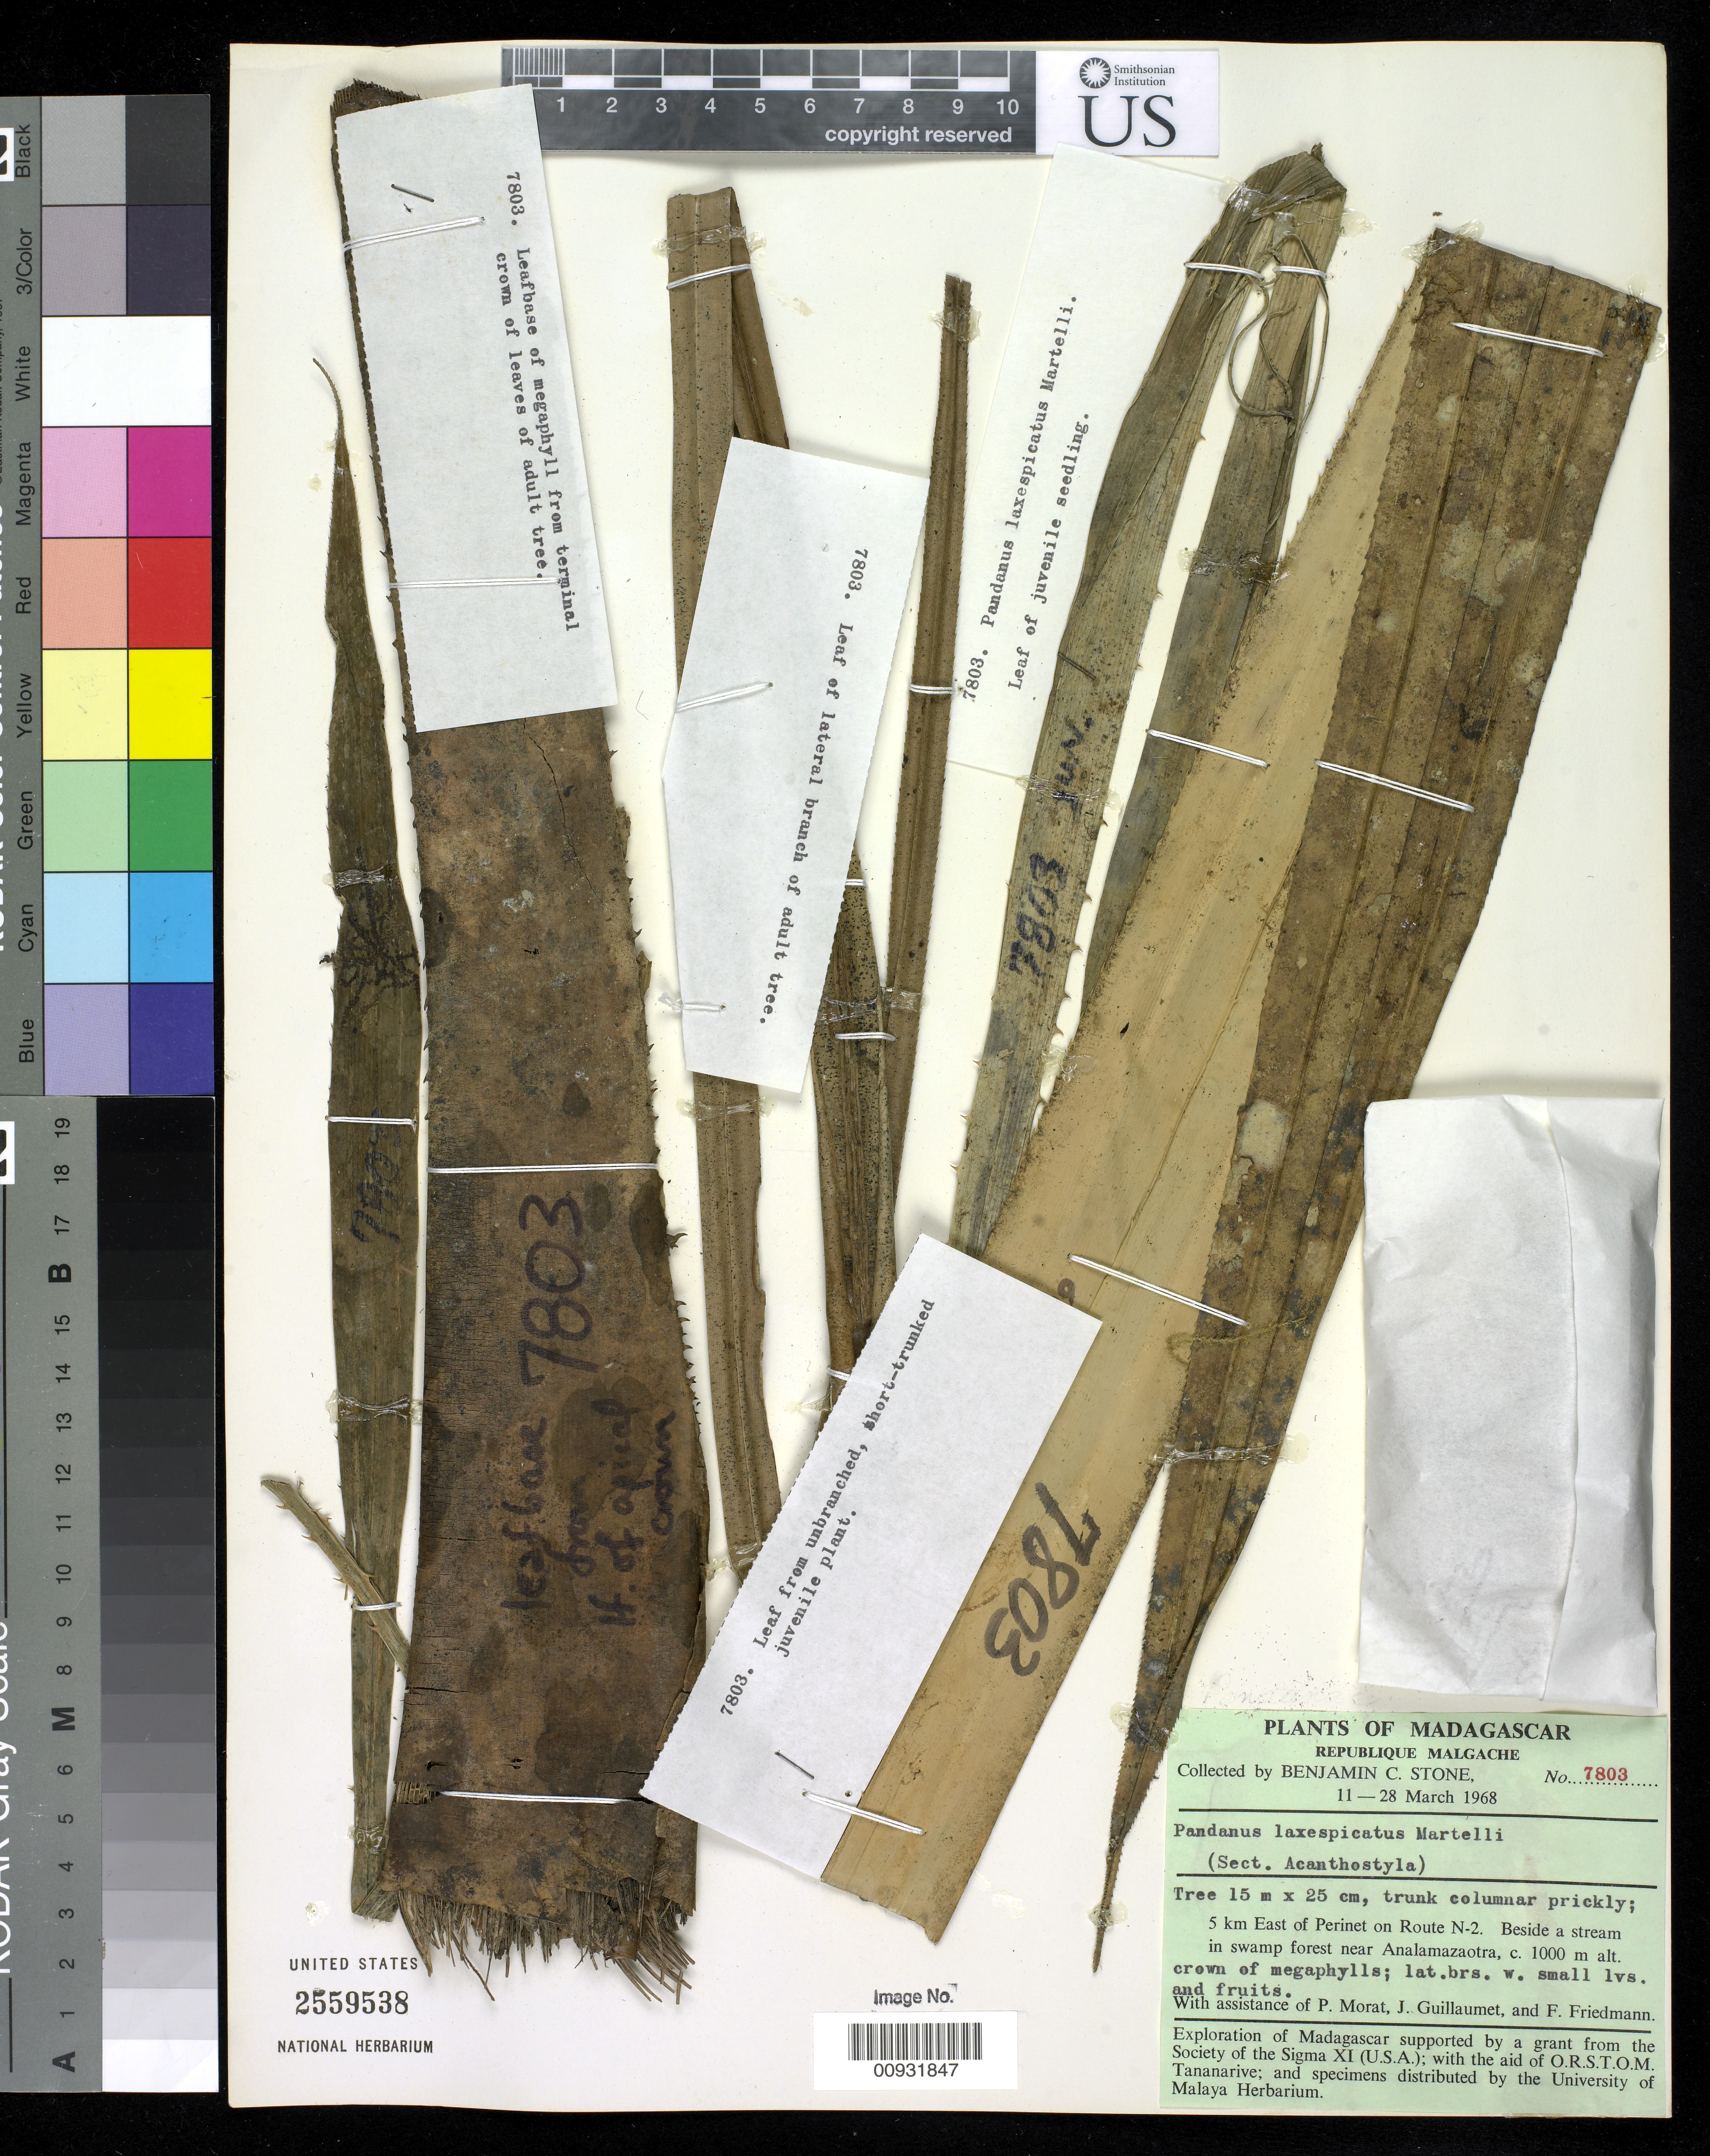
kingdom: Plantae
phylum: Tracheophyta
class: Liliopsida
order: Pandanales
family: Pandanaceae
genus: Pandanus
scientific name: Pandanus laxespicatus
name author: Martelli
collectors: B. C. Stone, P. Morat, J. Guillaumet & E. Friedmann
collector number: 7803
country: Madagascar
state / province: Alaotra Mangoro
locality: E of Perinet on Rt. N-2, near Analamazaotra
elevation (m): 1000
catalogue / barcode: US 2559538